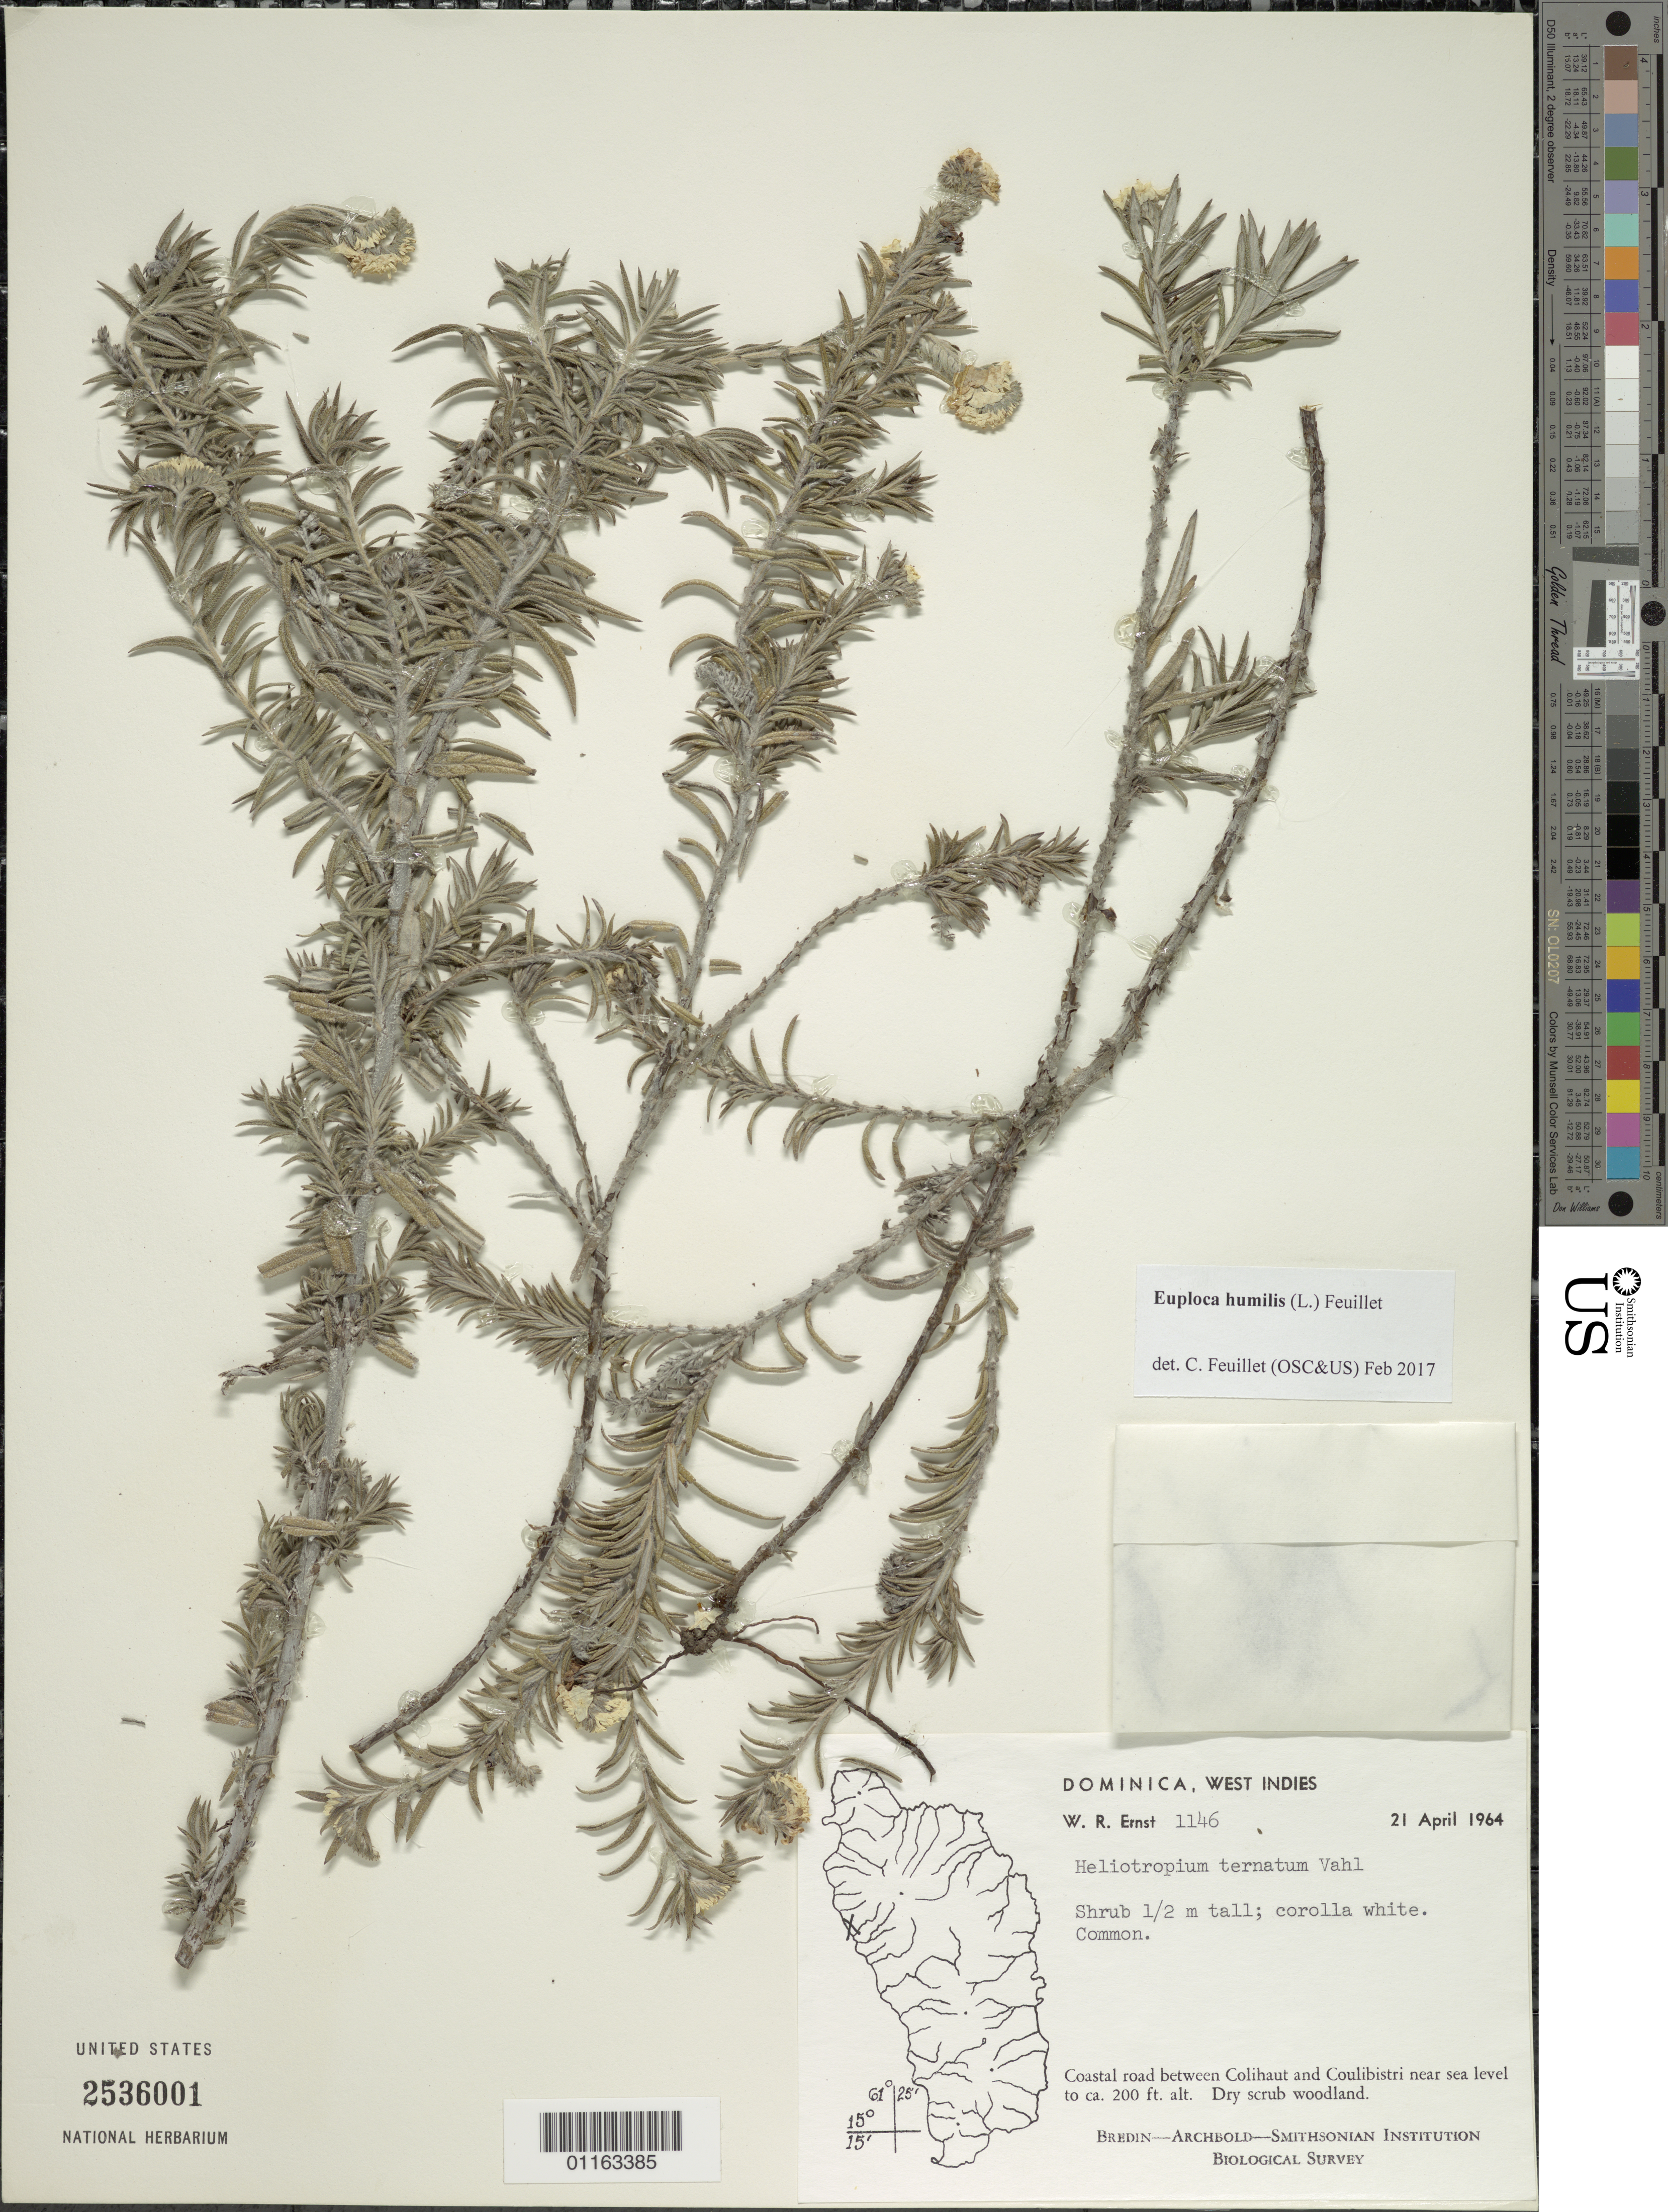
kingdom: Plantae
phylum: Tracheophyta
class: Magnoliopsida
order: Boraginales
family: Heliotropiaceae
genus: Euploca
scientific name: Euploca humilis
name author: (L.) Feuillet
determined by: Feuillet, C.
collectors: W. R. Ernst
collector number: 1146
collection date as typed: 21 Apr 1964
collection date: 1964-04-21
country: Dominica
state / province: St. Peter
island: Dominica I.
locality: Coastal road, between Colihaut and Coulibistri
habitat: Dry scrub woodland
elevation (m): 0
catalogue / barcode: US 2536001